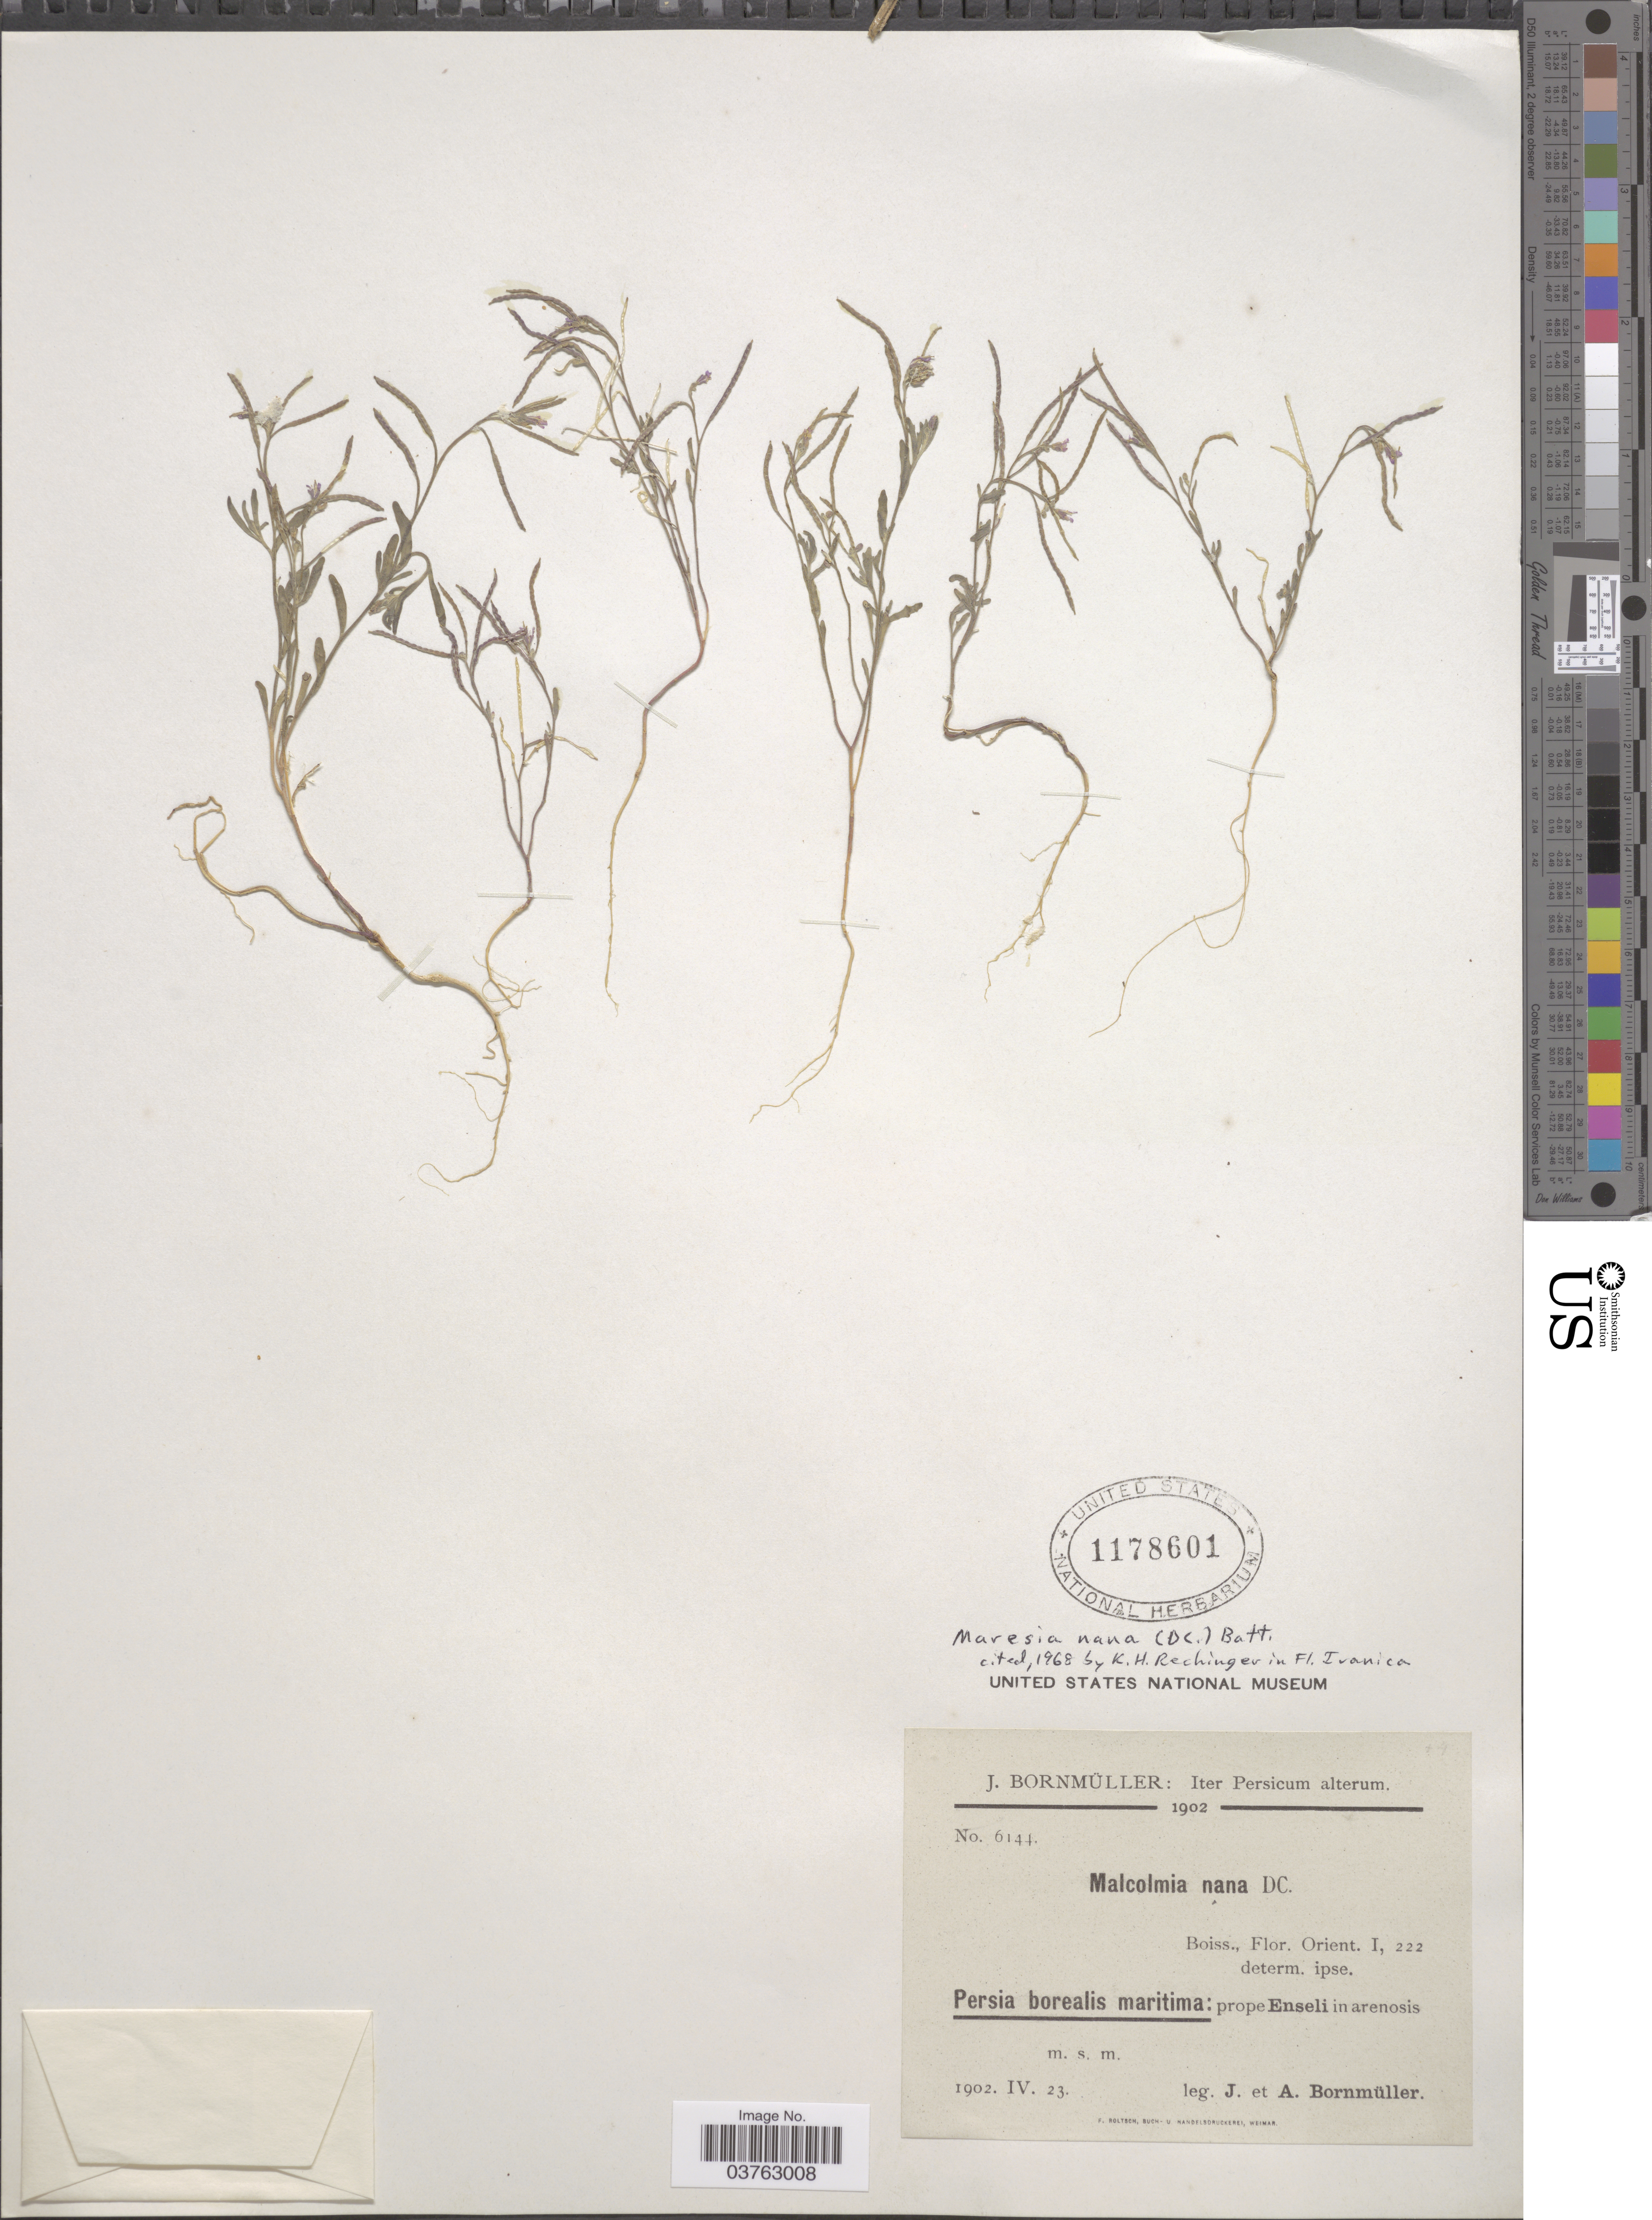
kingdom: Plantae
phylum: Tracheophyta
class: Magnoliopsida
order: Brassicales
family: Brassicaceae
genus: Maresia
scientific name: Maresia nana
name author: (DC.) Batt.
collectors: J. Bornmüller & A. Bornmüller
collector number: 6144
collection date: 1902-04-23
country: Iran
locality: Persia borealis maritima: prope Enseli in arenosis.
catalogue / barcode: US 1178601